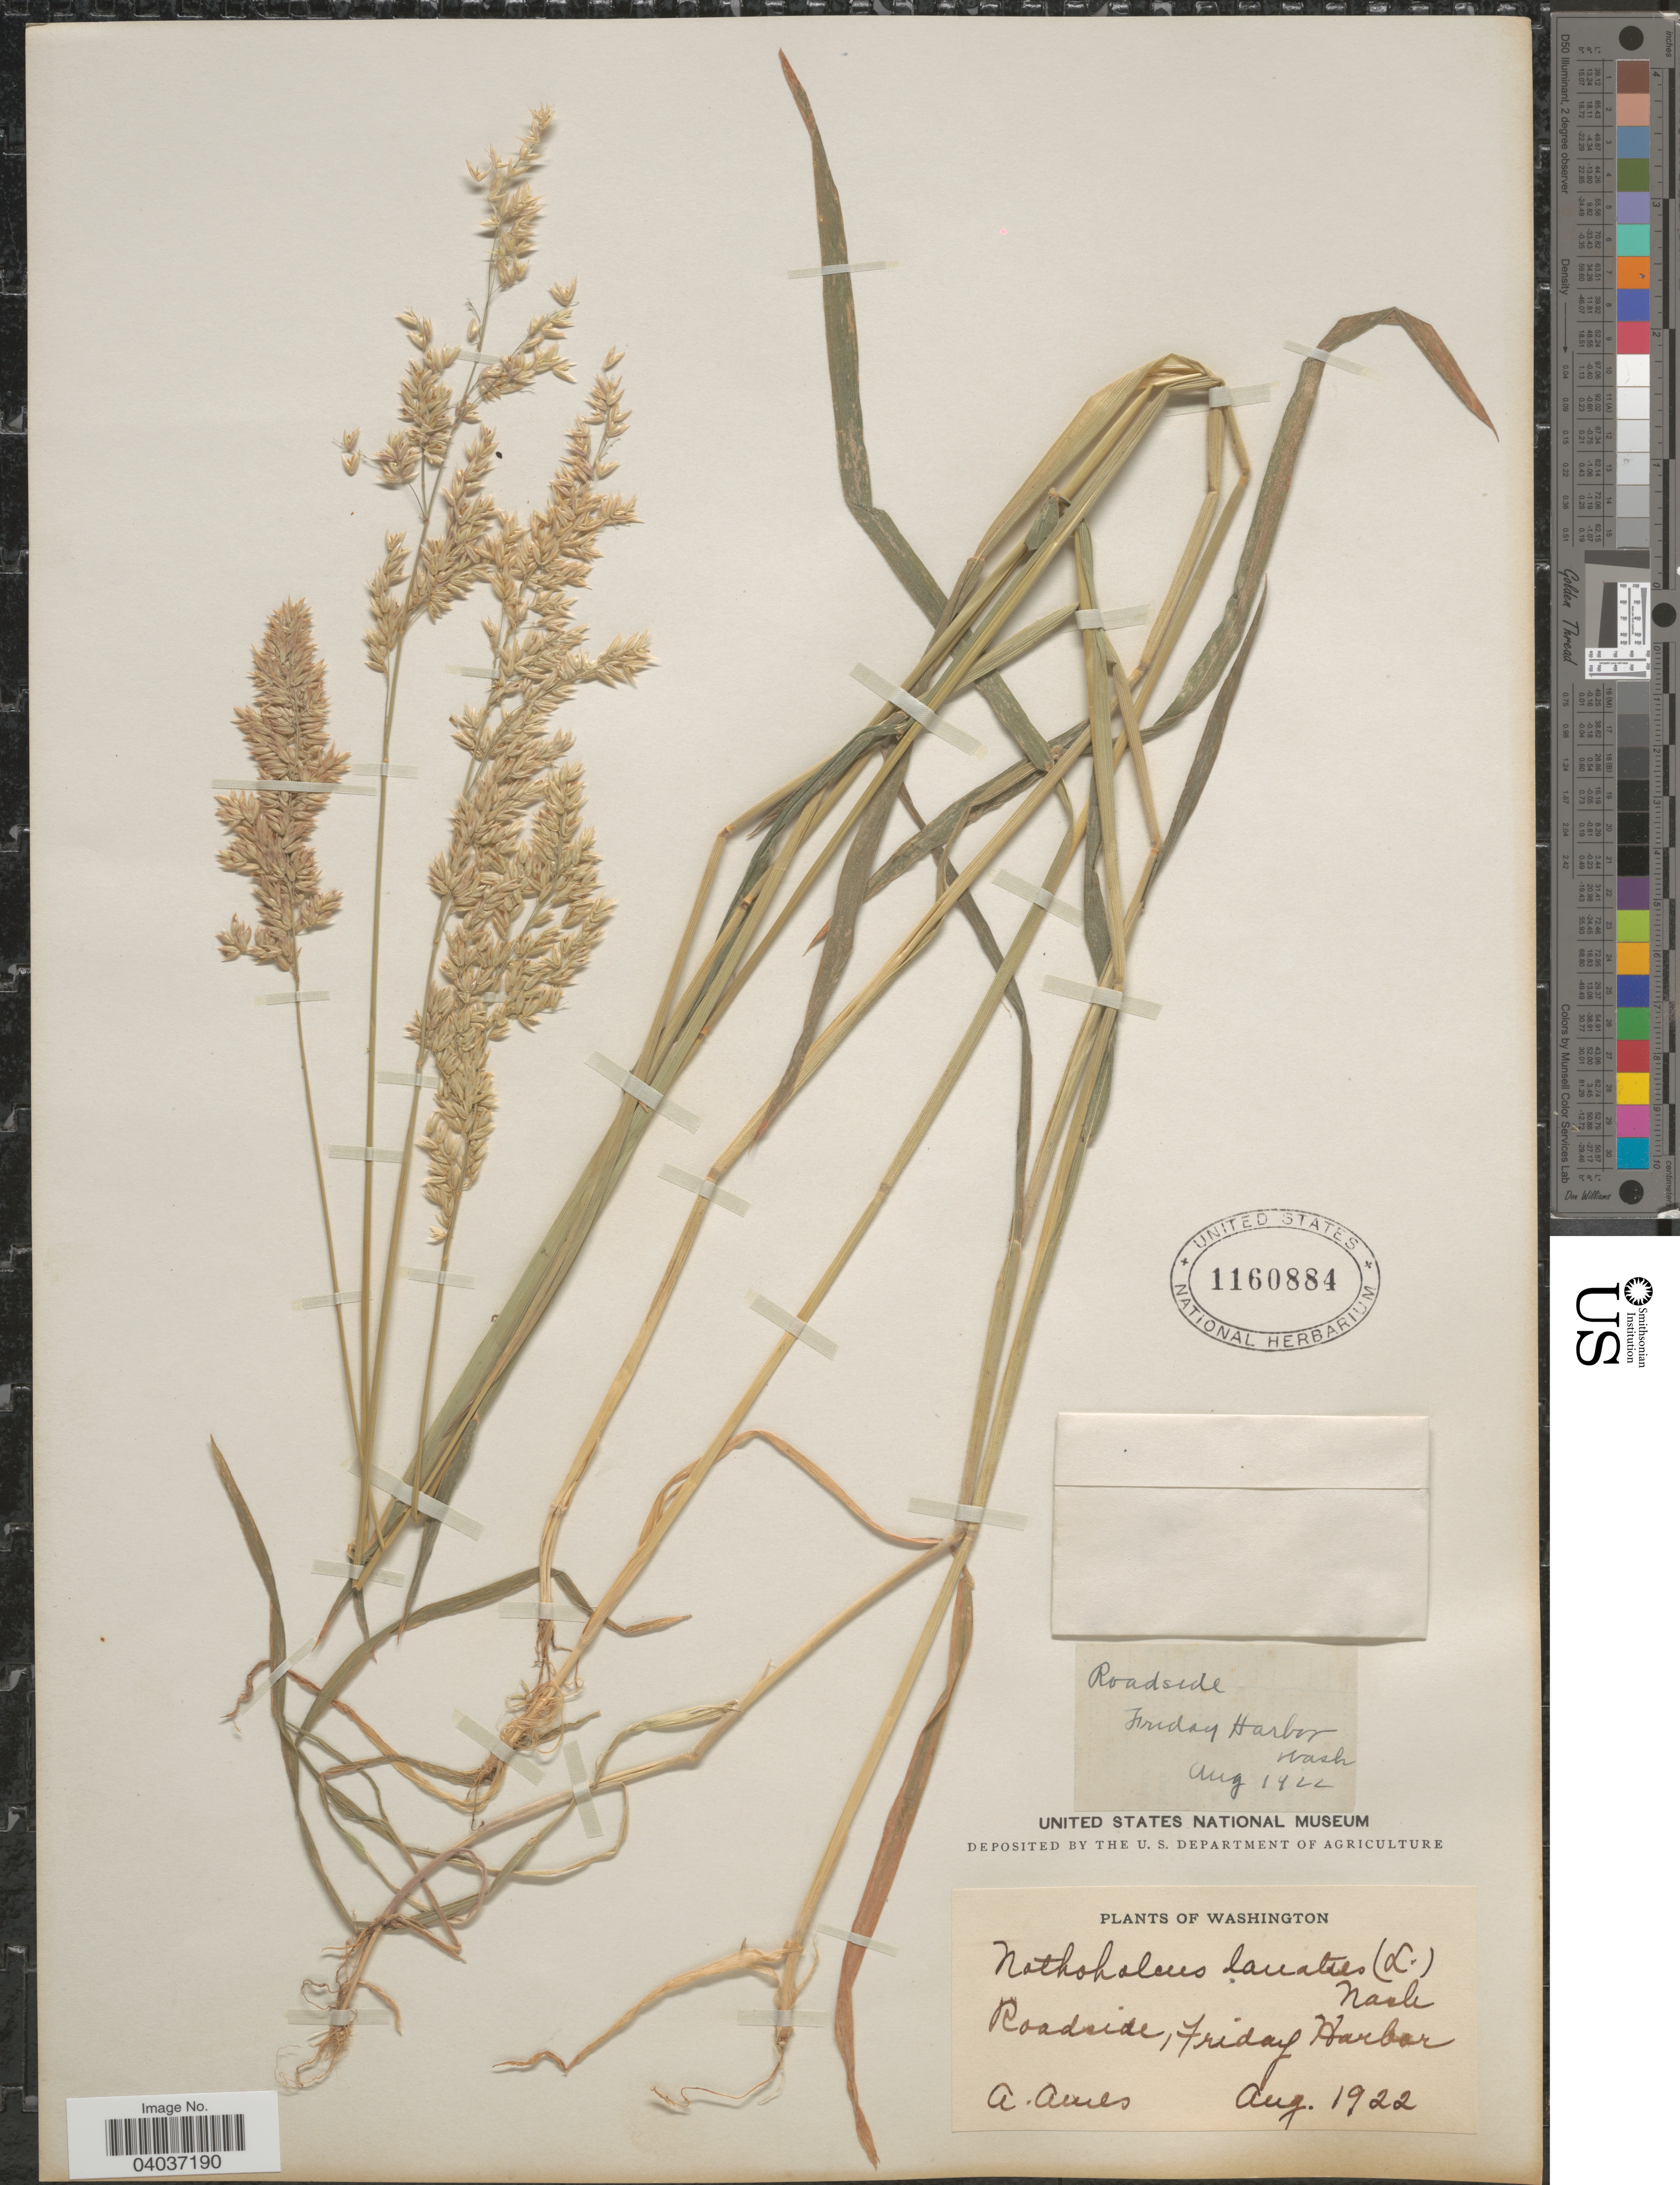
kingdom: Plantae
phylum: Tracheophyta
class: Liliopsida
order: Poales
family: Poaceae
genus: Holcus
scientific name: Holcus lanatus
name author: L.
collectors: A. Ames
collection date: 1922-08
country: United States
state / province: Washington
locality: Roadside, Friday Harbor.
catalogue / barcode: US 1160884